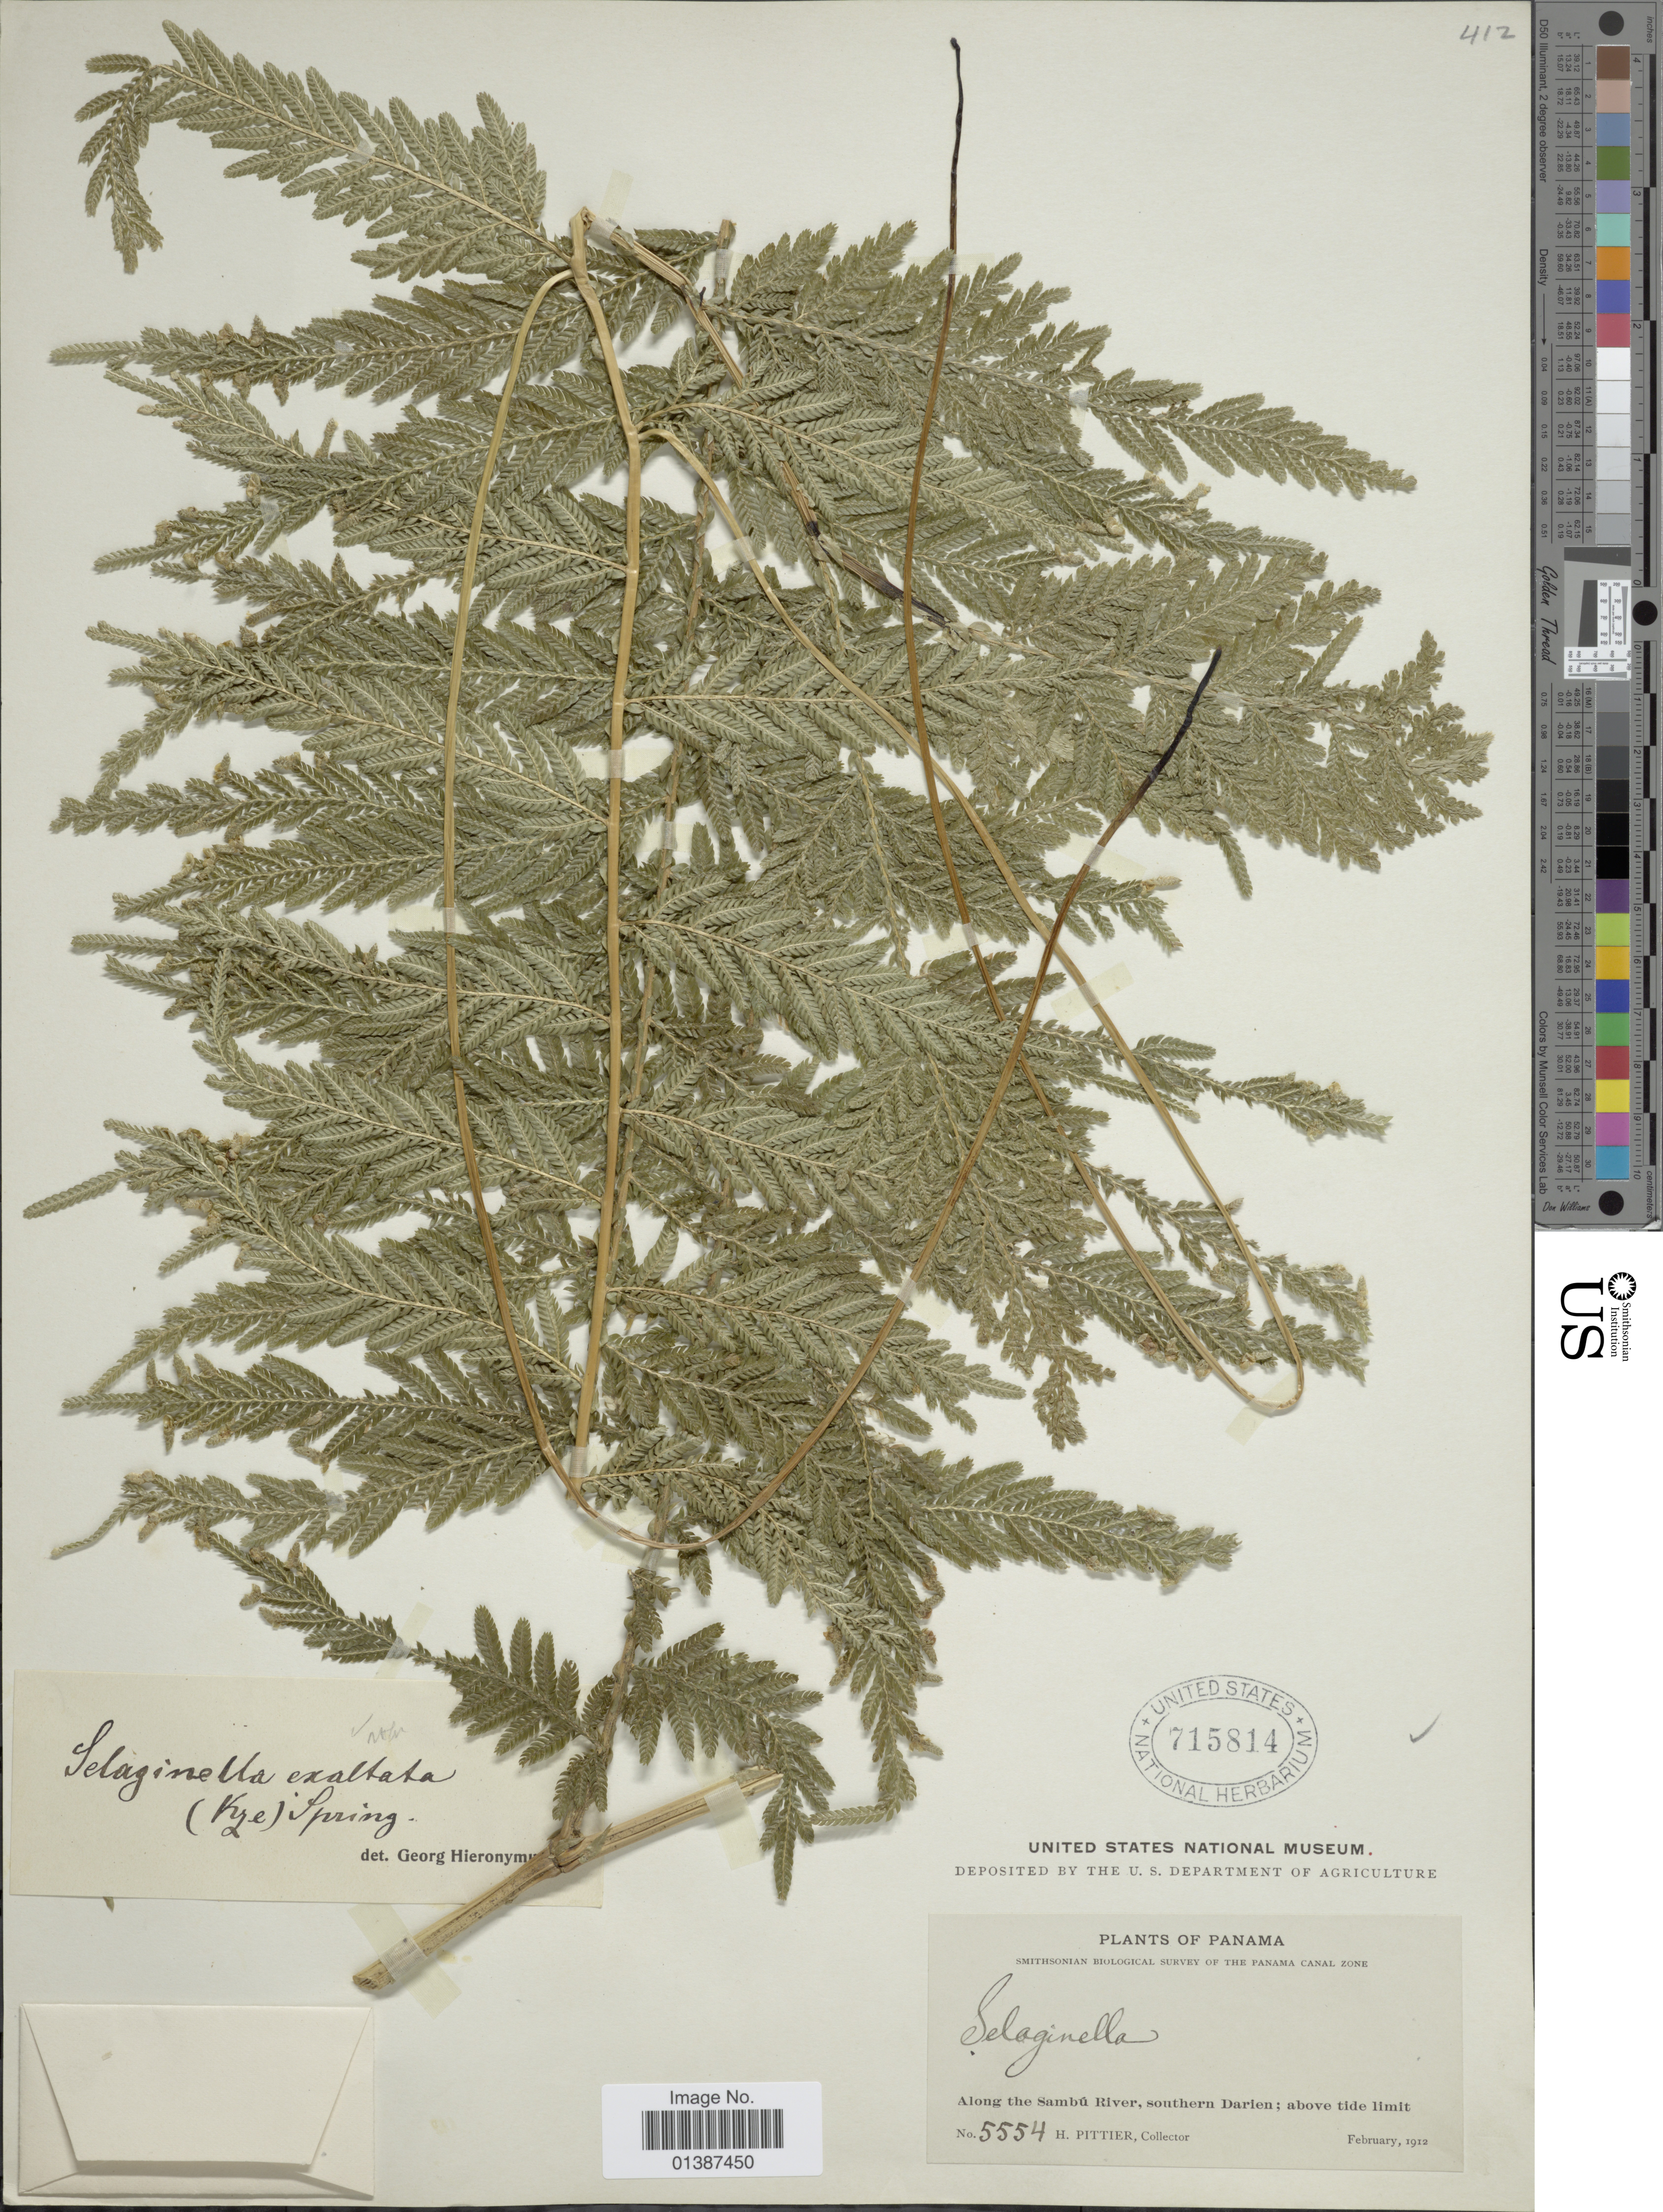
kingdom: Plantae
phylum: Tracheophyta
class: Lycopodiopsida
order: Selaginellales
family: Selaginellaceae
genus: Selaginella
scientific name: Selaginella exaltata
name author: (Kunze) Spring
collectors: H. F. Pittier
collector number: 5554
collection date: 1912-02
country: Panama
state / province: Darién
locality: Along the Sambú River, southern Darien, above tide limit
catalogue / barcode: US 715814